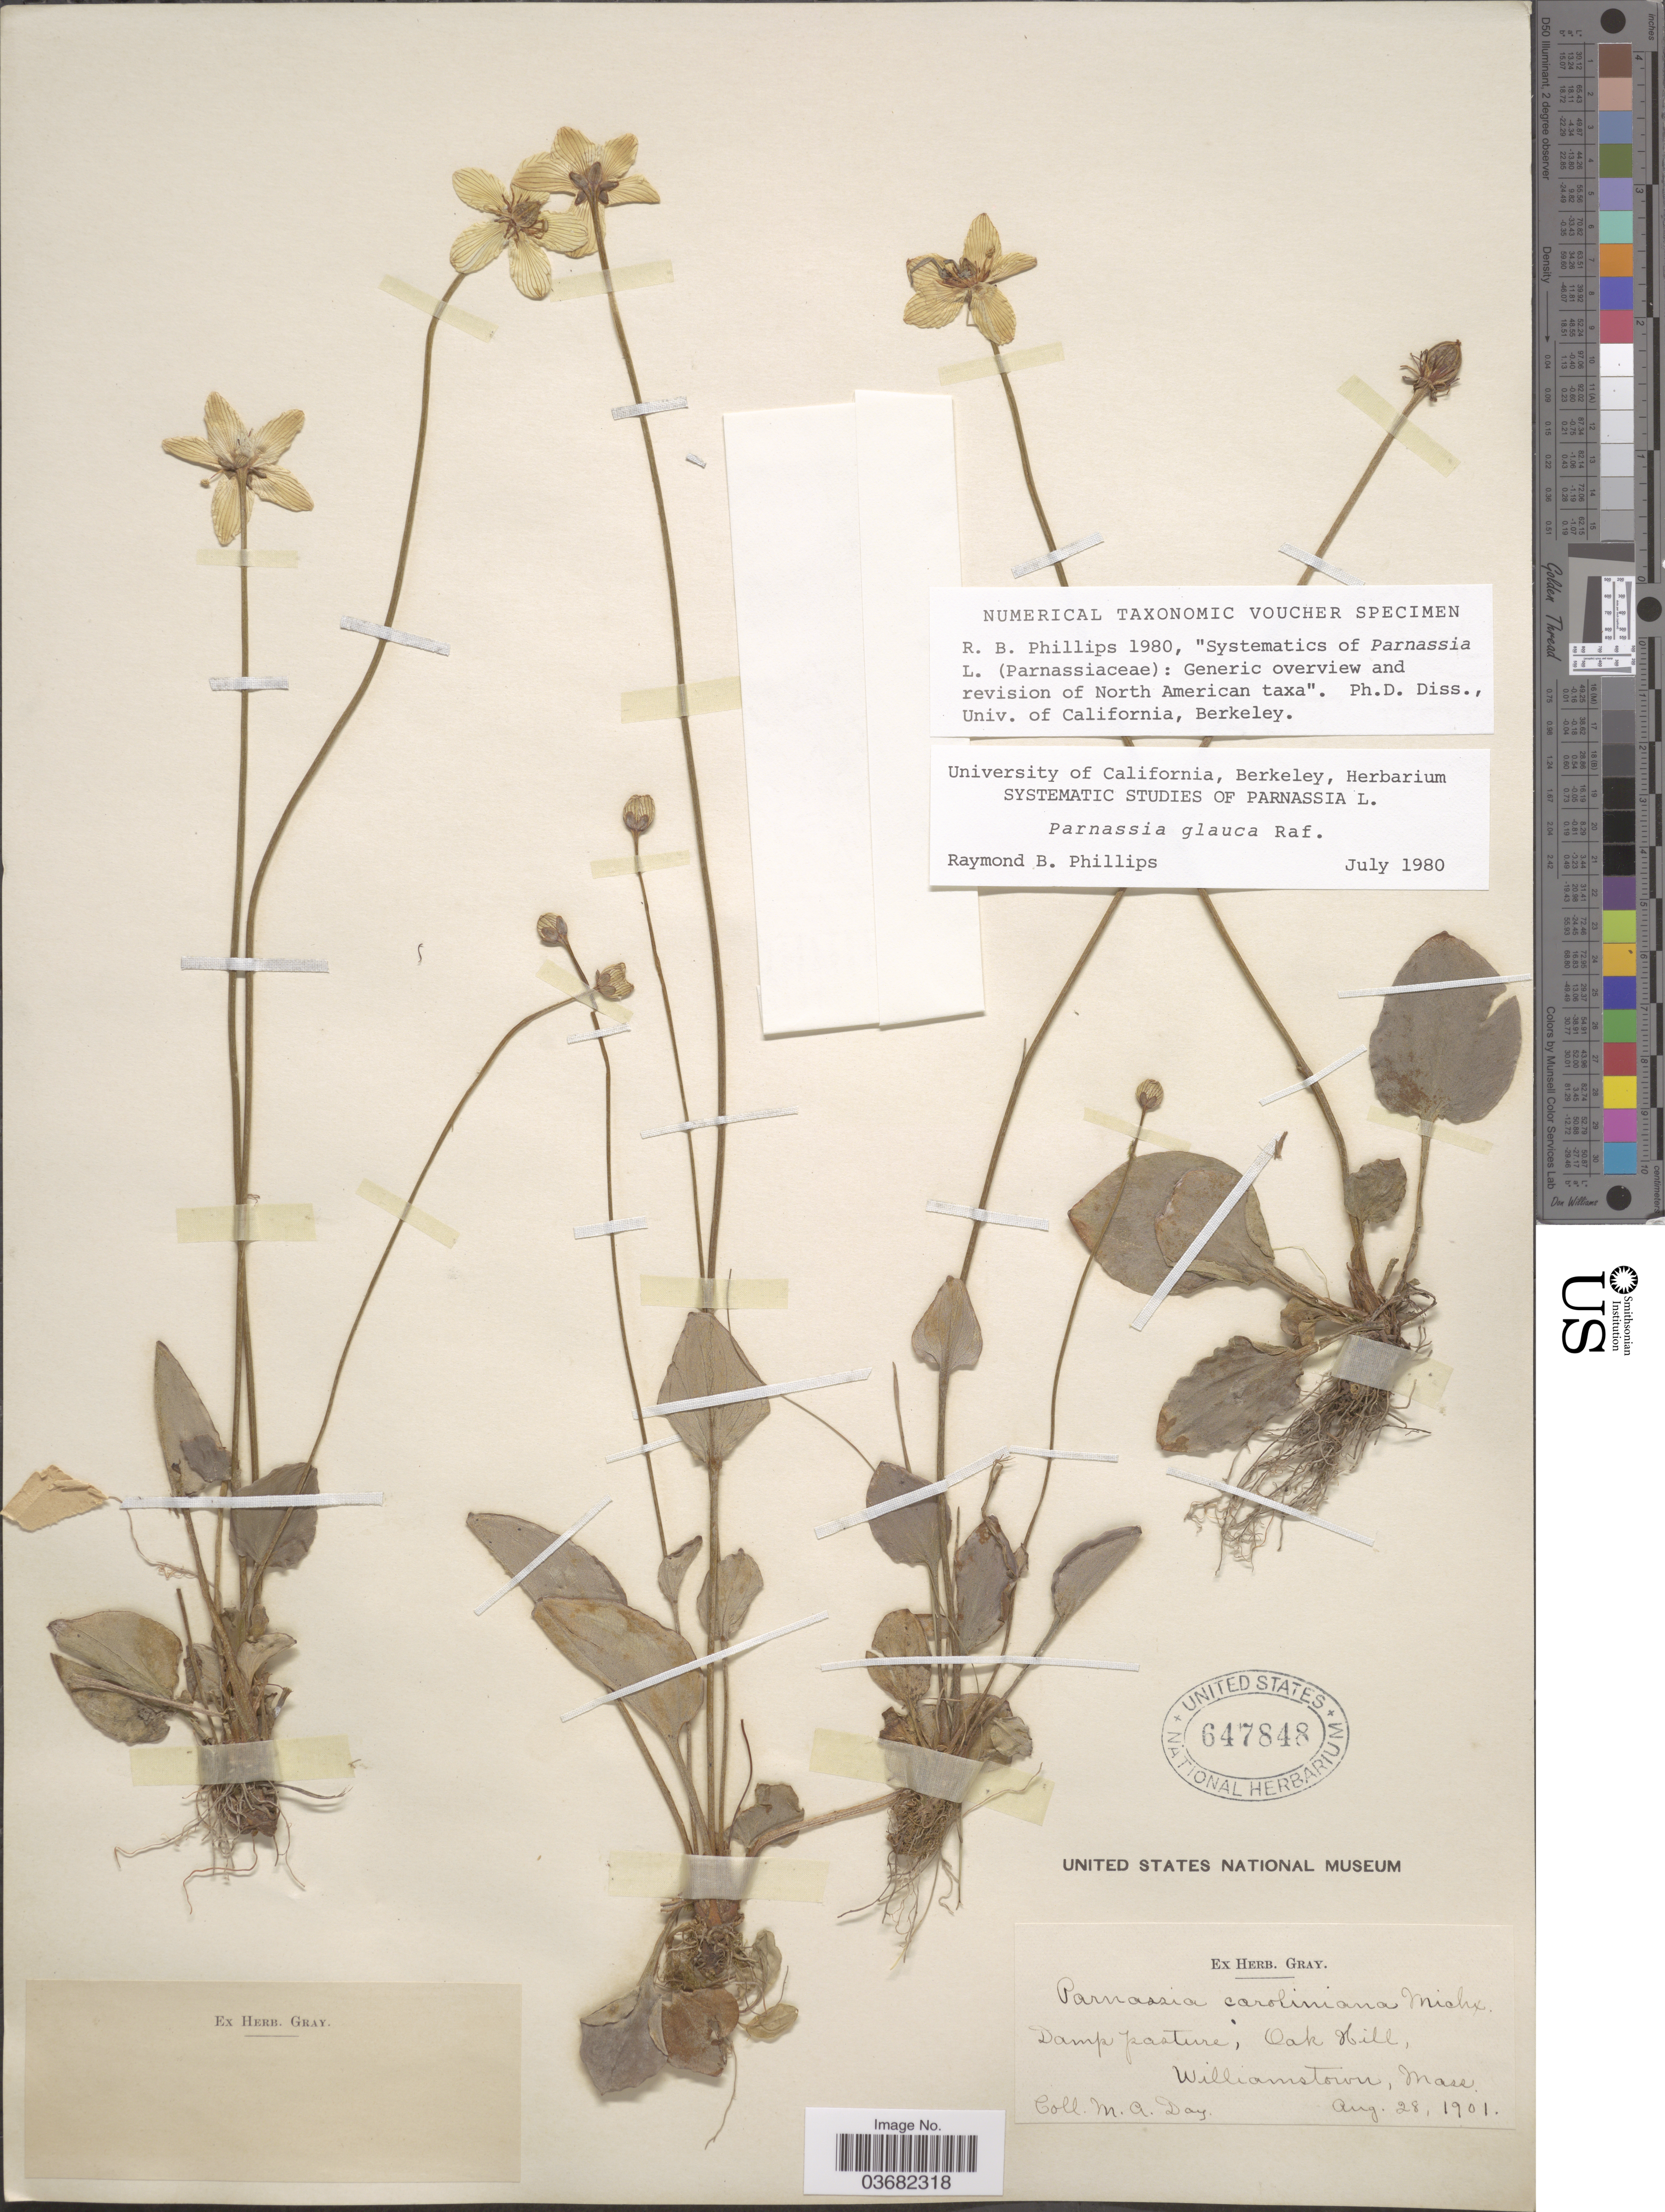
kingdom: Plantae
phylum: Tracheophyta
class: Magnoliopsida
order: Celastrales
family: Parnassiaceae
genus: Parnassia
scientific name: Parnassia glauca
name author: Raf.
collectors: M. Day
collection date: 1901-08-28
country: United States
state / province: Massachusetts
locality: Oak Hill, Williamstown.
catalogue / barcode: US 647848